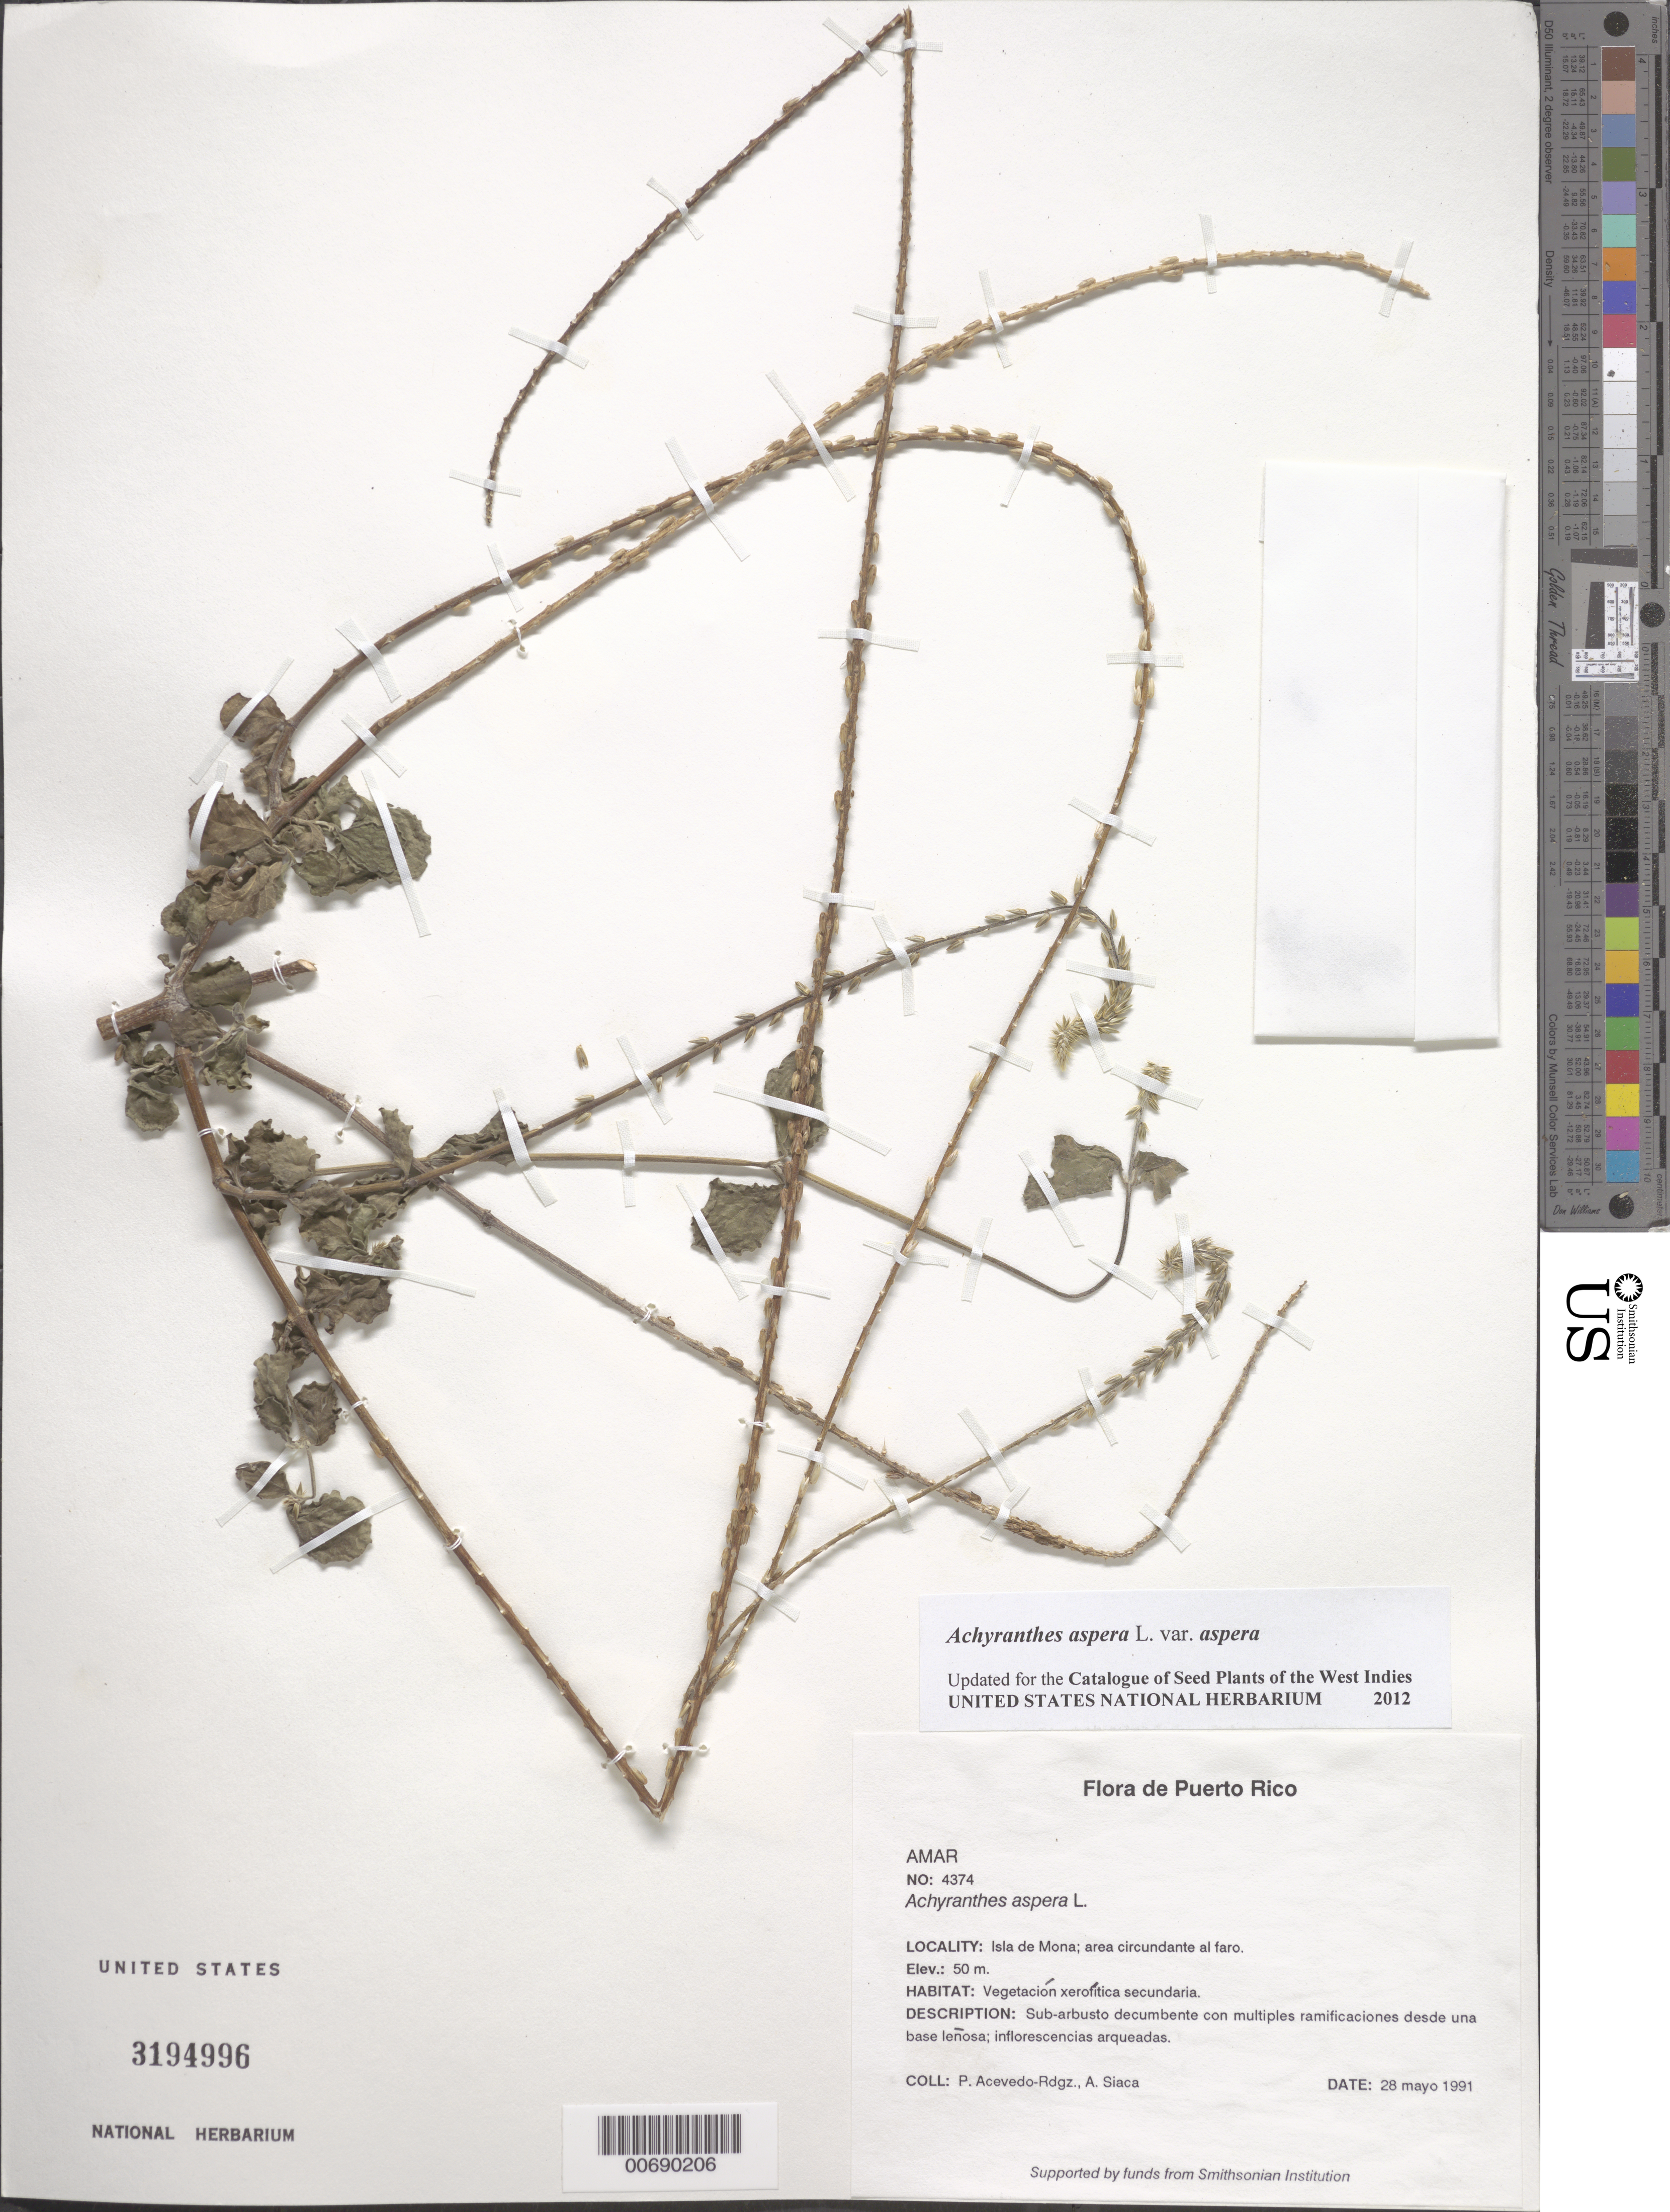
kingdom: Plantae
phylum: Tracheophyta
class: Magnoliopsida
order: Caryophyllales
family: Amaranthaceae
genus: Achyranthes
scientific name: Achyranthes aspera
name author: L.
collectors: P. Acevedo-Rodr. & A. Siaca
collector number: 4374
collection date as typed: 28 May 1991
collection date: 1991-05-28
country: Puerto Rico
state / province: Mayaguëz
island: Mona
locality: Isla de Mona; area circundante al faro.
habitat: Vegetacion xerofitica secundaria.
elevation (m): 50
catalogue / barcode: US 3194996